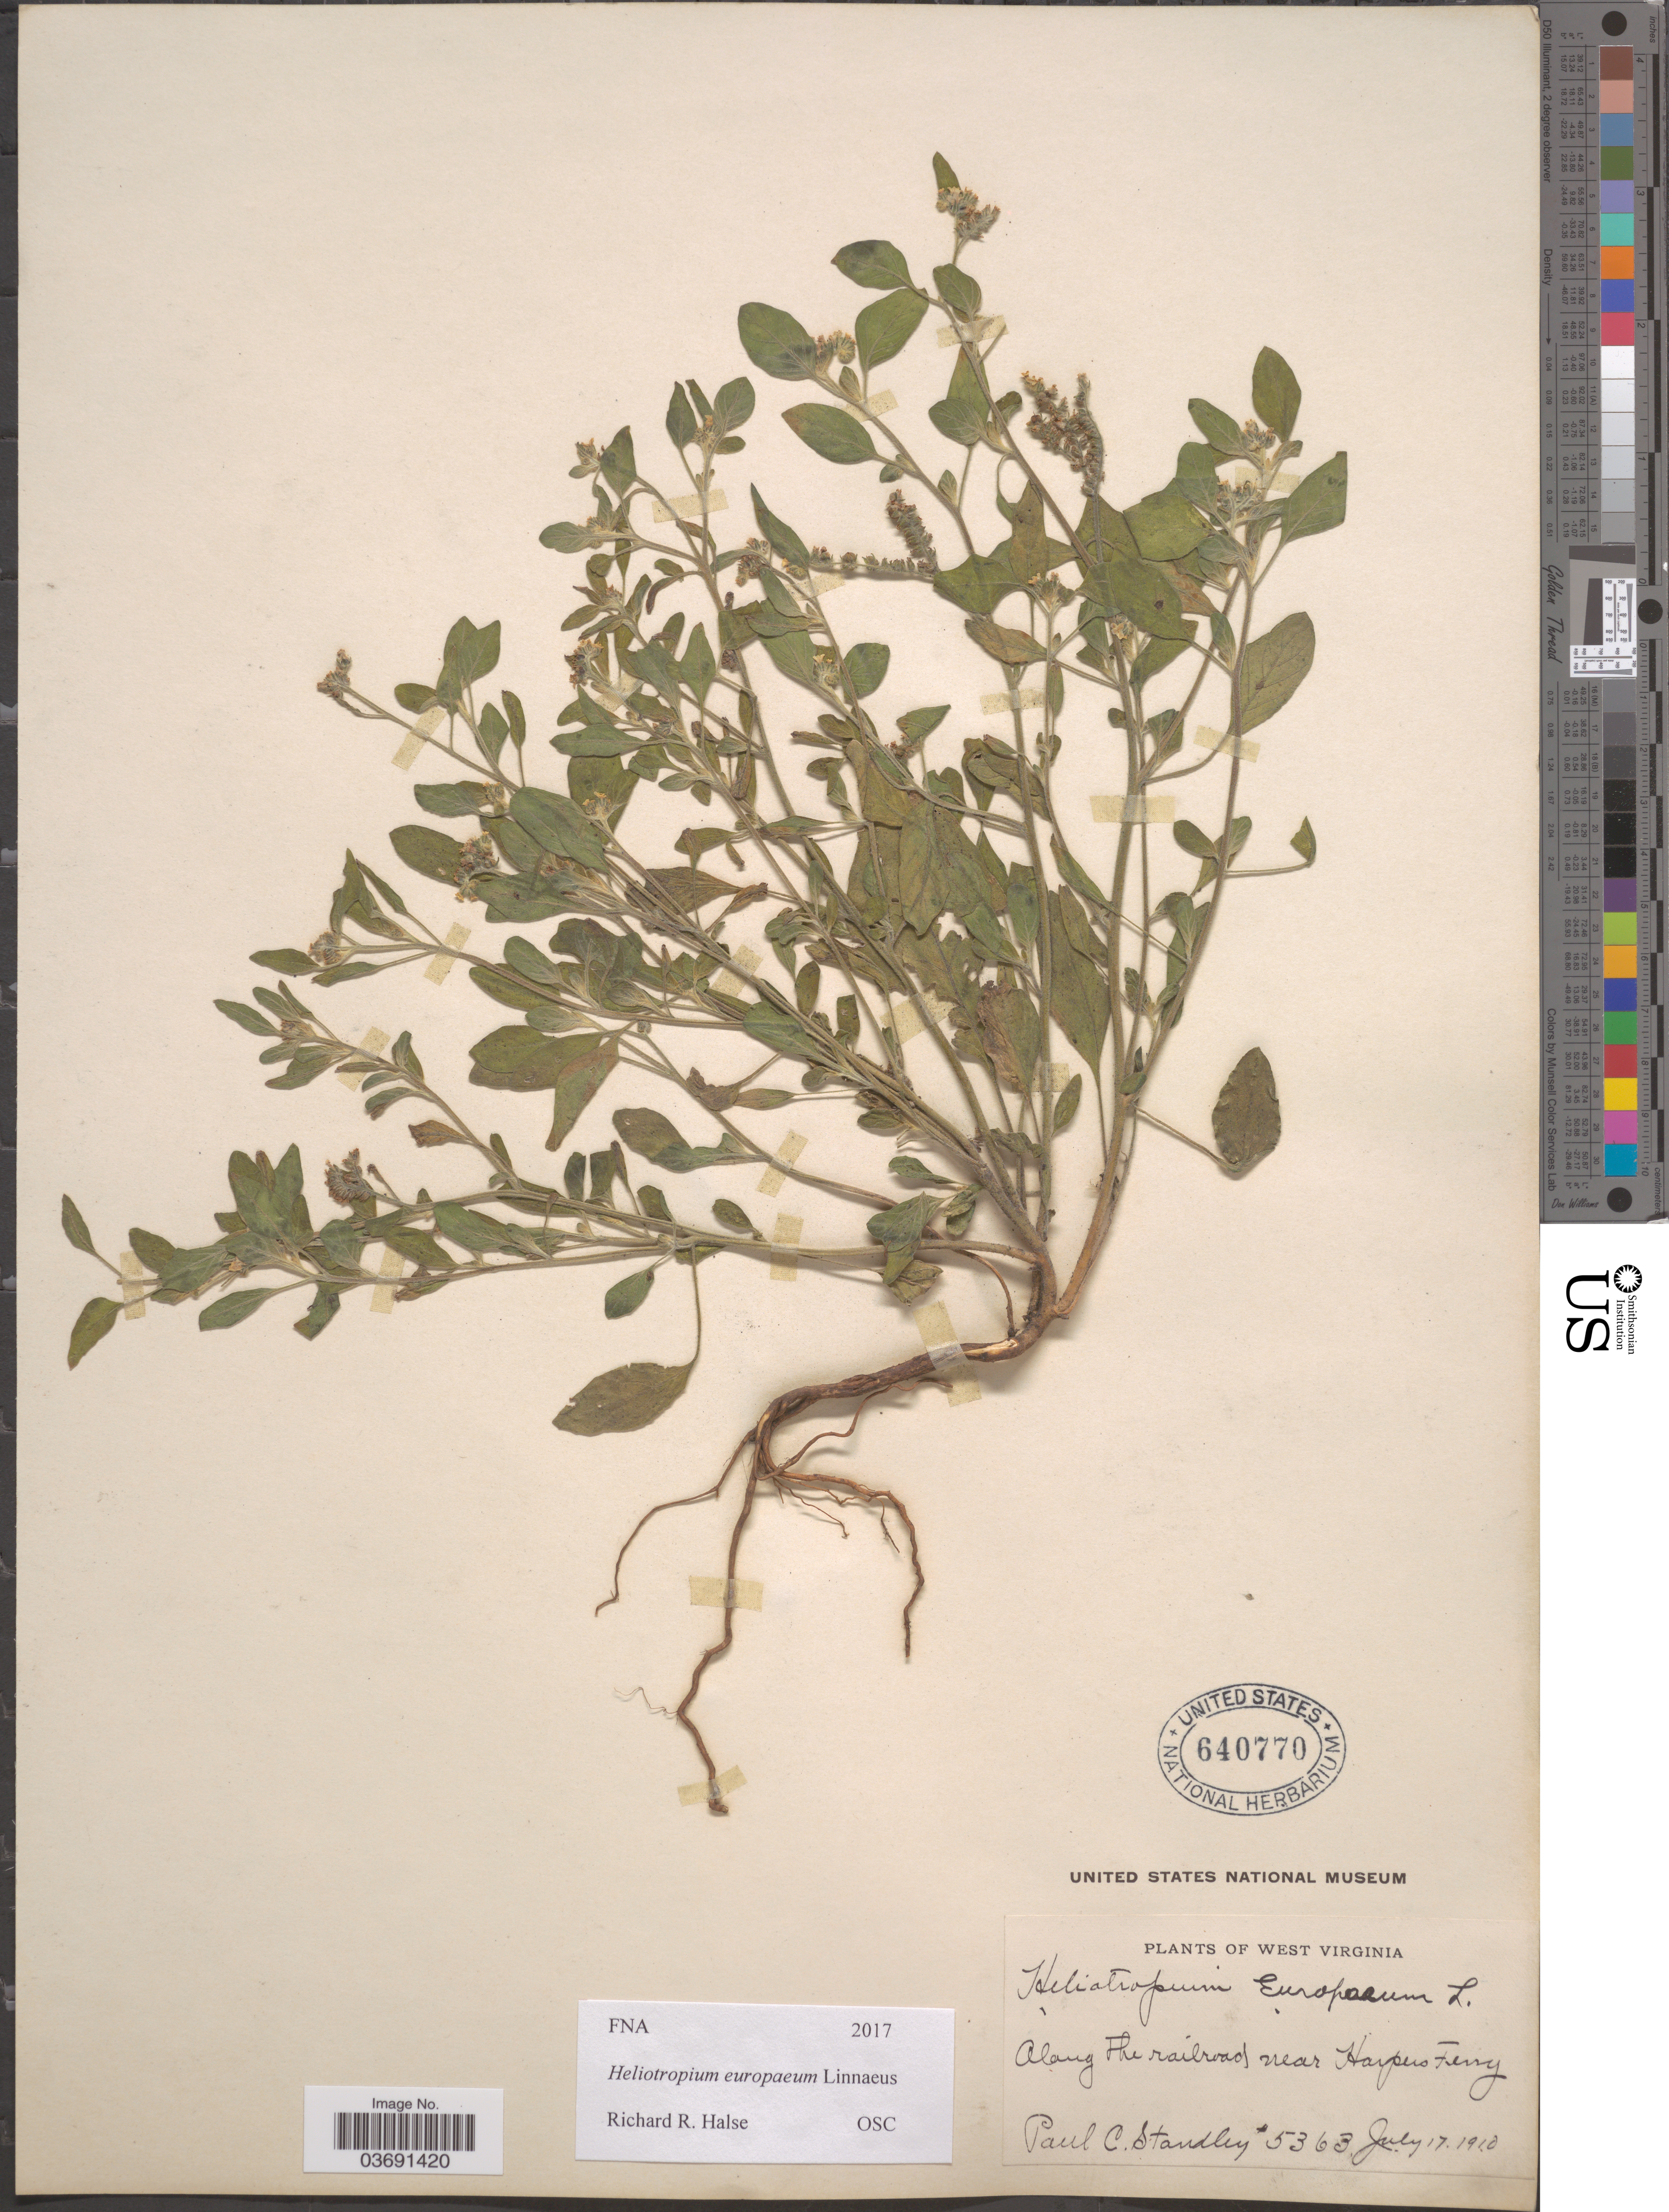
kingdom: Plantae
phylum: Tracheophyta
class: Magnoliopsida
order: Boraginales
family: Heliotropiaceae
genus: Heliotropium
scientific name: Heliotropium europaeum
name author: L.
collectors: P. C. Standley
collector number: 5363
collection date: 1910-07-17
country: United States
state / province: West Virginia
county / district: Jefferson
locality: Along the railroad near Harpers Ferry.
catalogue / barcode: US 640770